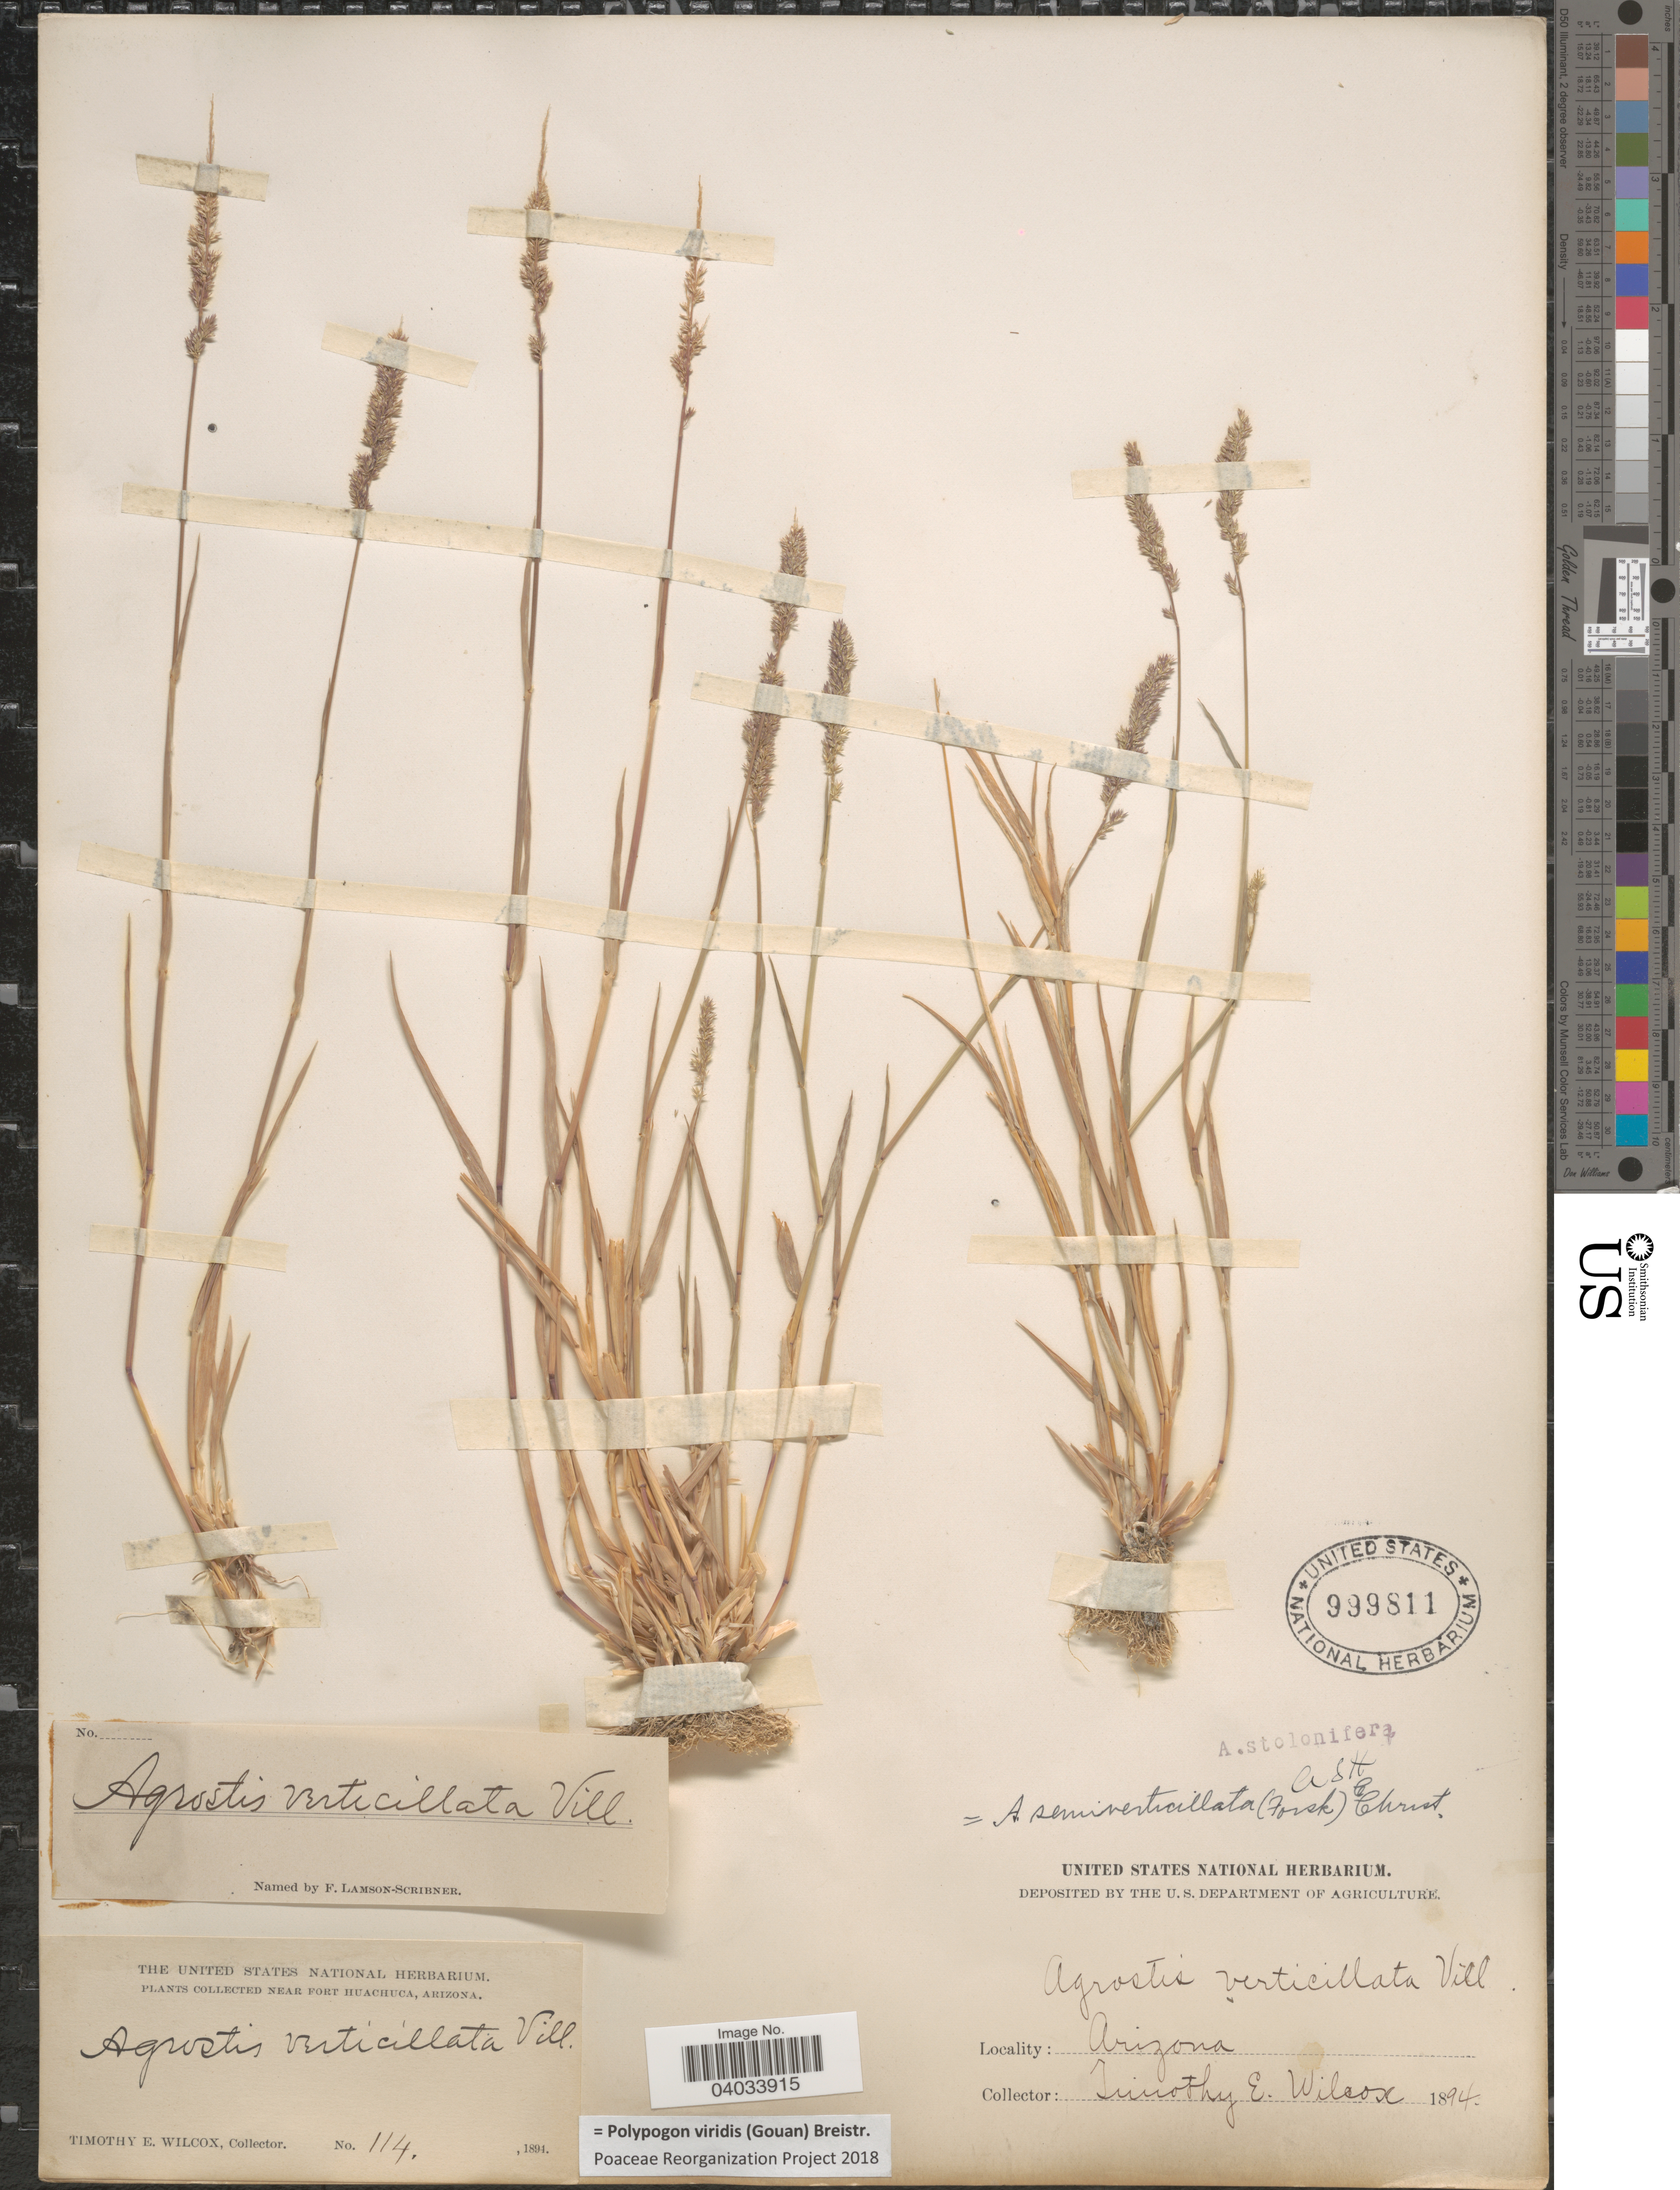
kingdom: Plantae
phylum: Tracheophyta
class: Liliopsida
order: Poales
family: Poaceae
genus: Polypogon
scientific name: Polypogon viridis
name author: (Gouan) Breistroffer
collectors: T. E. Wilcox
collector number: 114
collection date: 1894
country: United States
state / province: Arizona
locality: Near Fort Huachuca.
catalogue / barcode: US 999811